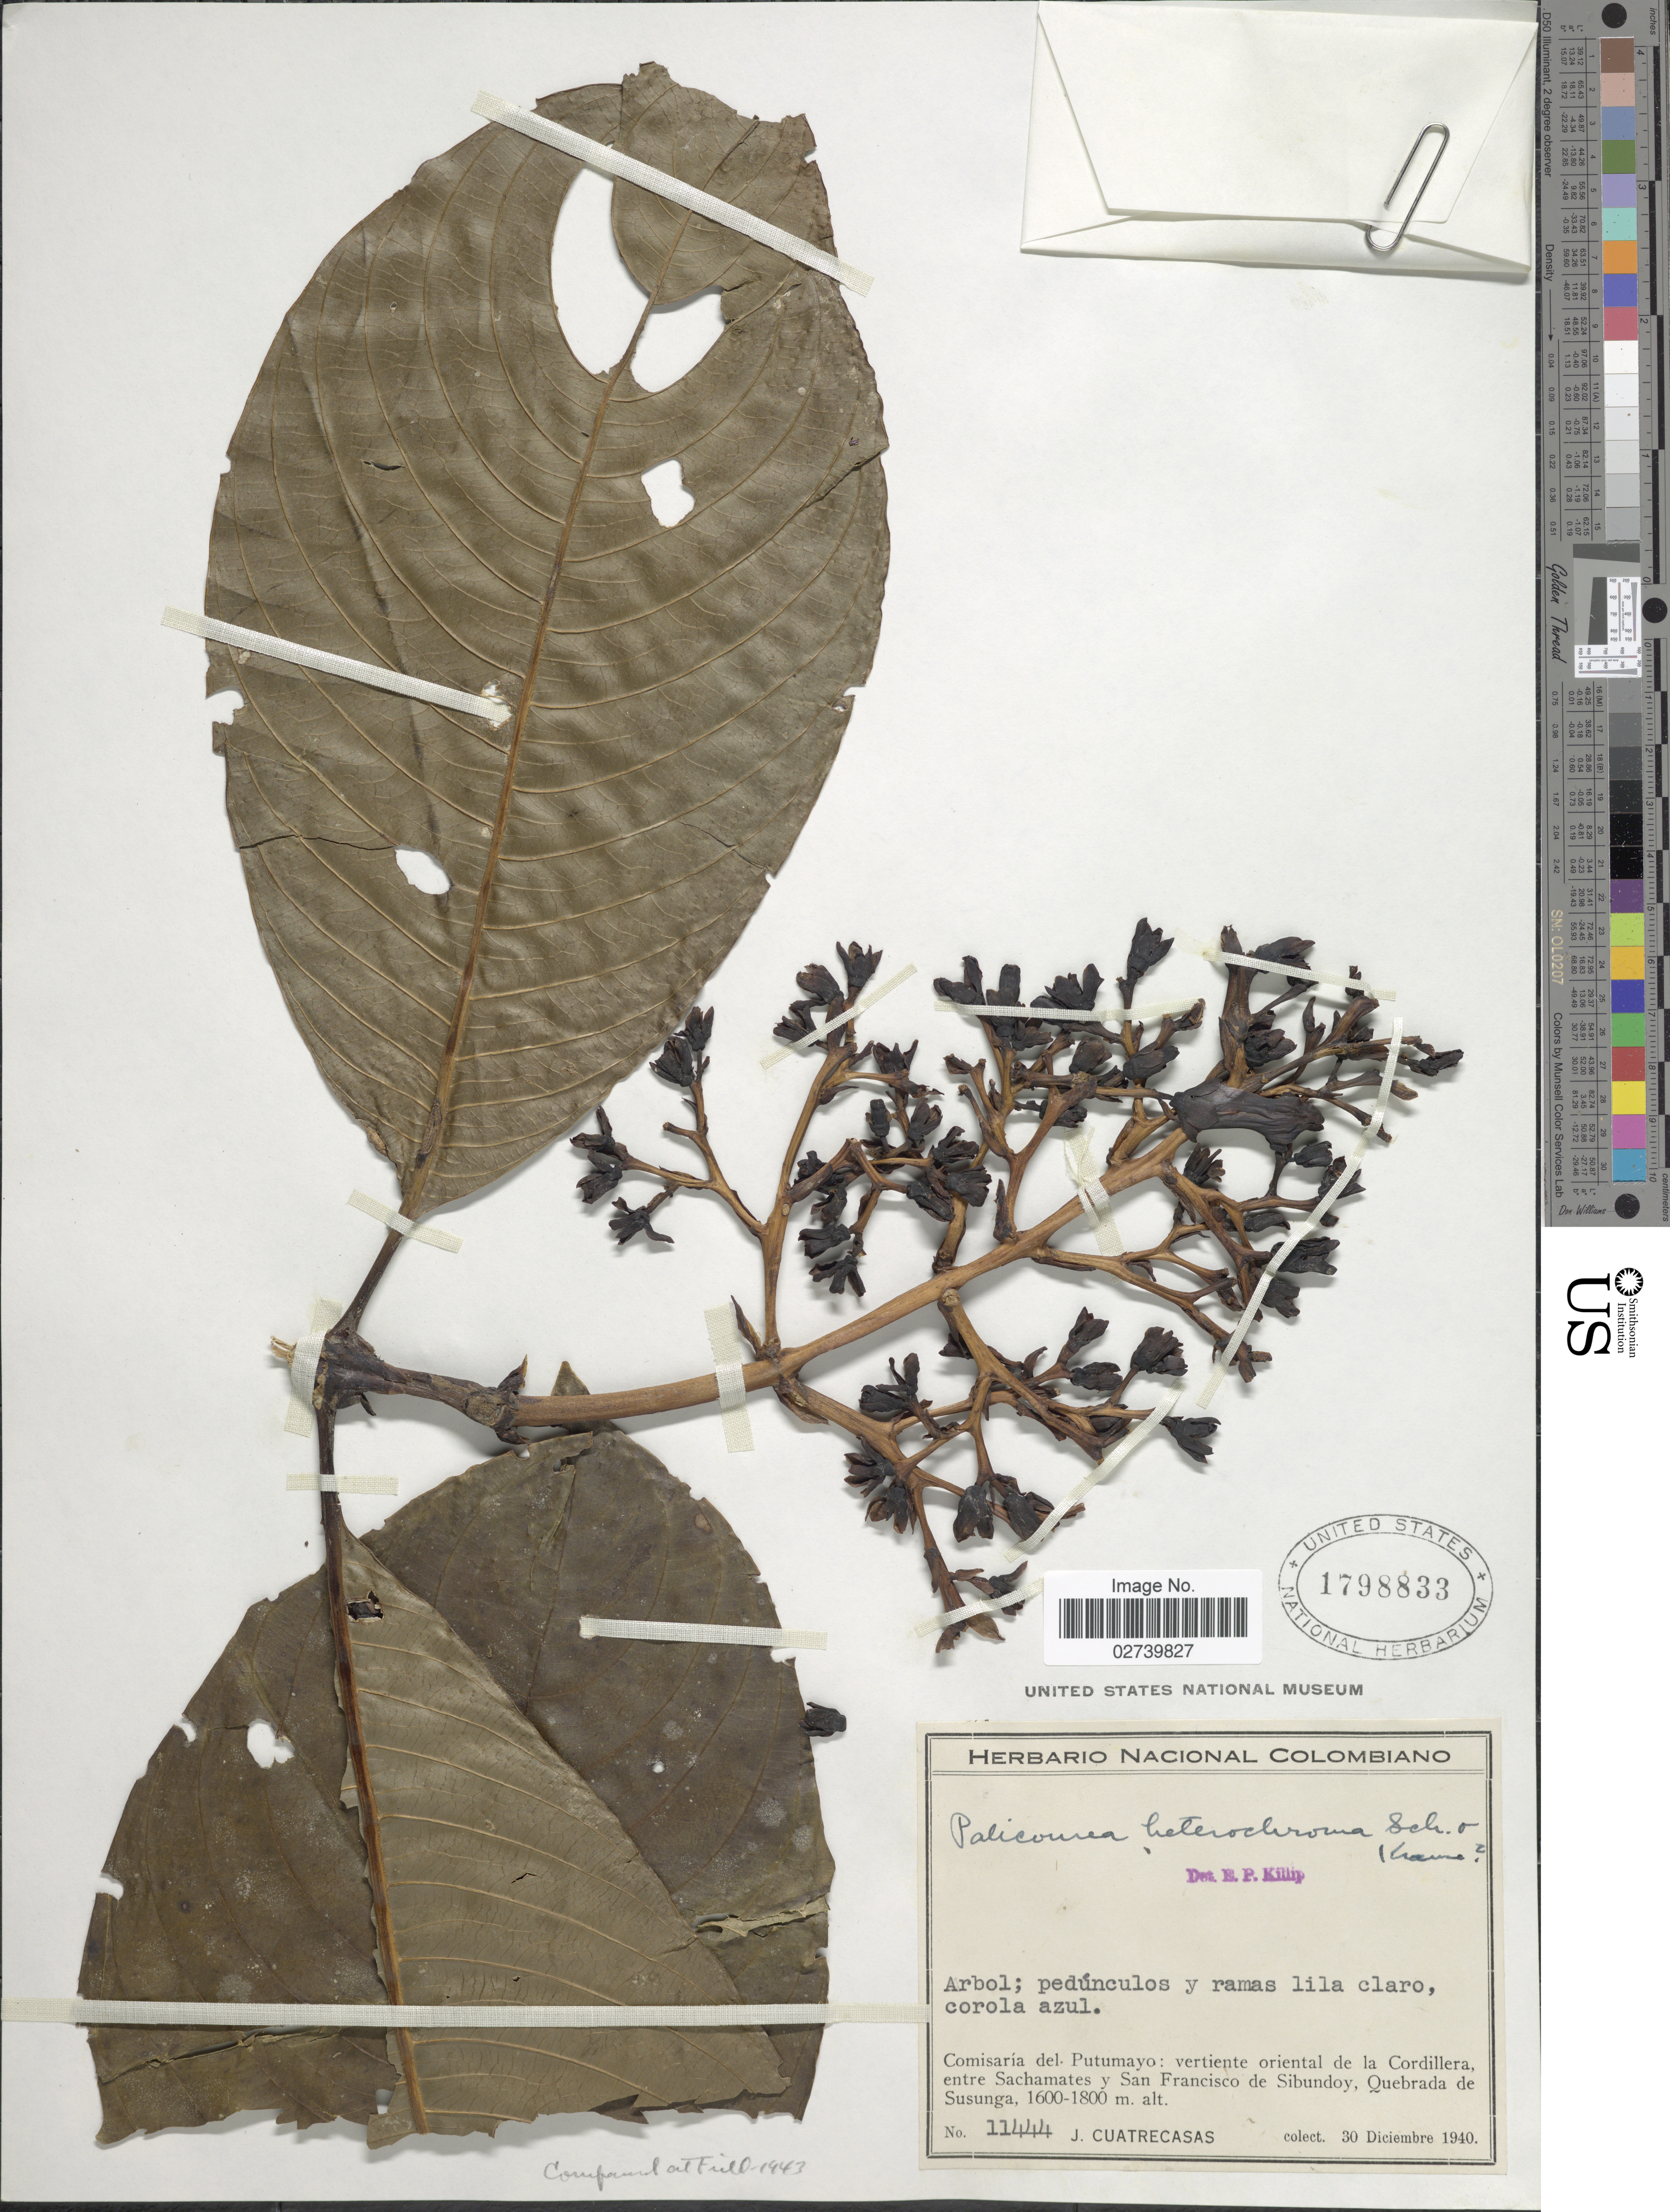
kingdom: Plantae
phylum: Tracheophyta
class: Magnoliopsida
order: Gentianales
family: Rubiaceae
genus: Palicourea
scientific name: Palicourea heterochroma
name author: K. Schum. & K. Krause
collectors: J. Cuatrecasas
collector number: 11444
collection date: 1940-12-30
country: Colombia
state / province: Putumayo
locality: Vertiente oriental de la Cordillera, entre Sachamates y San Francisco de Sibundoy, Quebrada de Susunga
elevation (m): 1600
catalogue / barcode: US 1798833